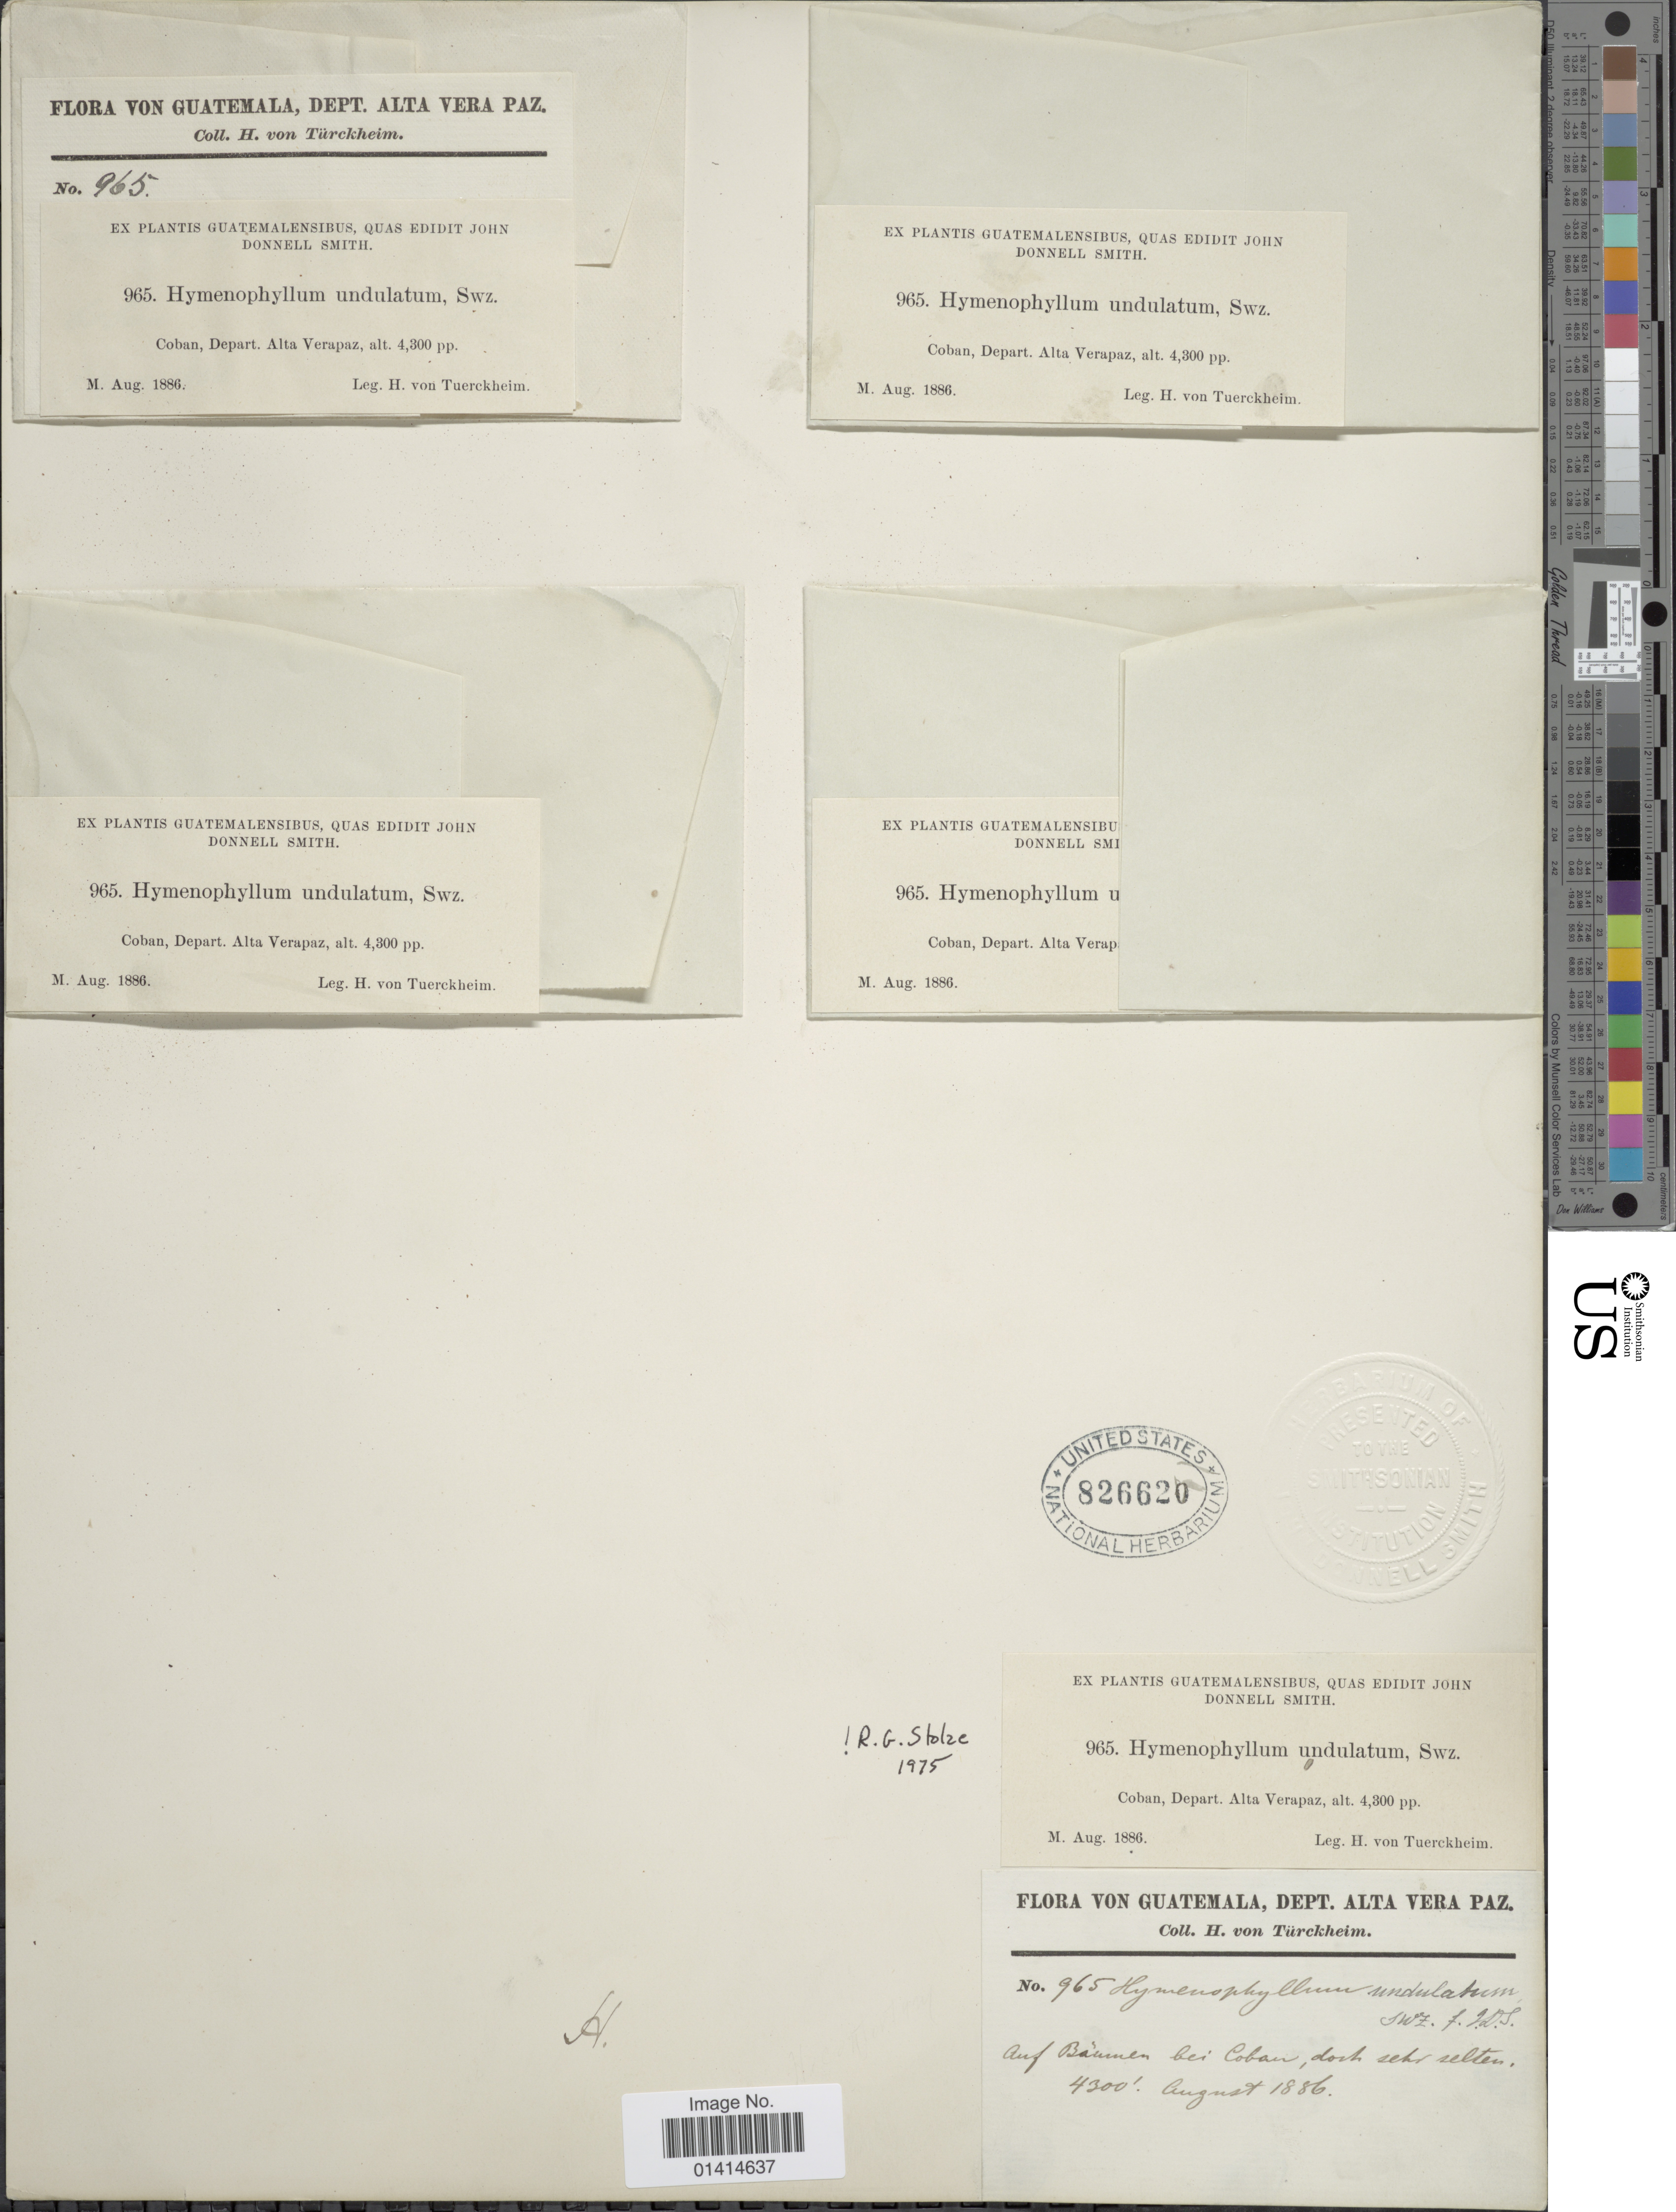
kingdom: Plantae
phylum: Tracheophyta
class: Polypodiopsida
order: Hymenophyllales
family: Hymenophyllaceae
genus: Hymenophyllum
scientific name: Hymenophyllum undulatum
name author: (Sw.) Sw.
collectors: H. von Türckheim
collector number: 965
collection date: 1886-08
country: Guatemala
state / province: Alta Verapaz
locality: Coban, Depart Alta Verapaz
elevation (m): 1311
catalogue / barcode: US 826620